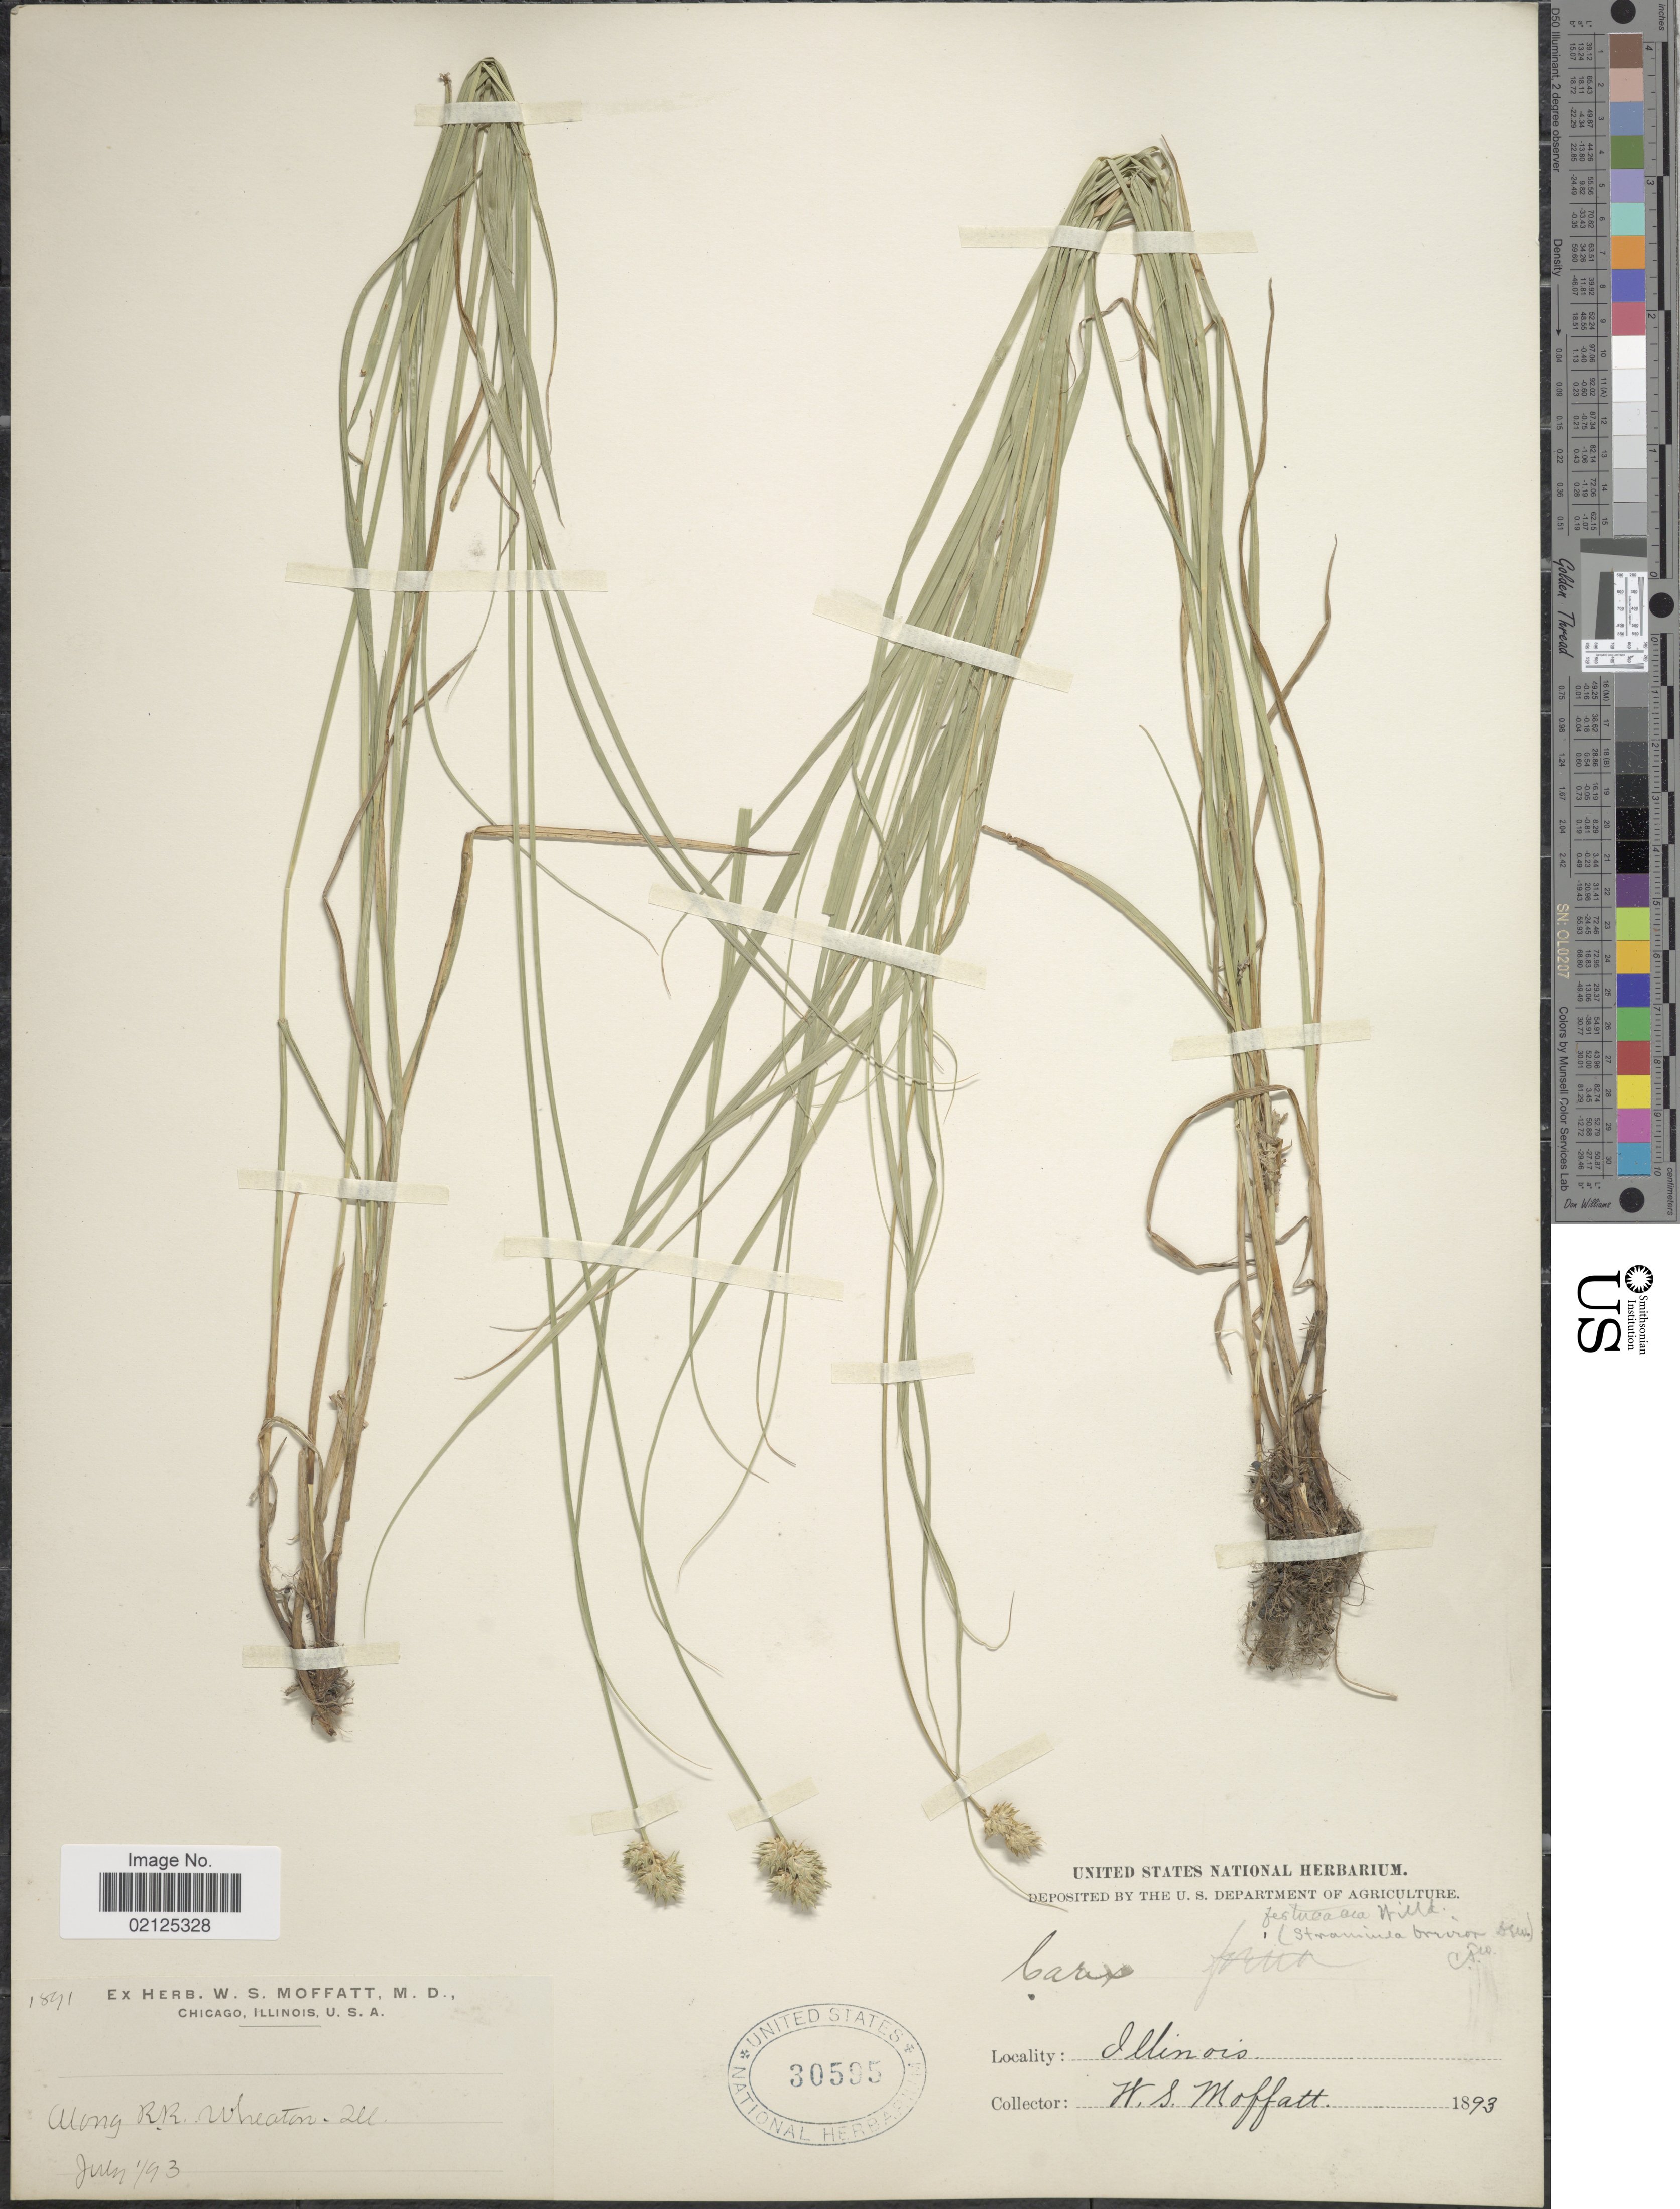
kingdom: Plantae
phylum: Tracheophyta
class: Liliopsida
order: Poales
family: Cyperaceae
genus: Carex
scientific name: Carex molesta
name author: Mack.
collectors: W. Moffatt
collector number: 1891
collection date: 1893-07-01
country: United States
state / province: Illinois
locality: Along RR Wheaton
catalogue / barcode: US 30595